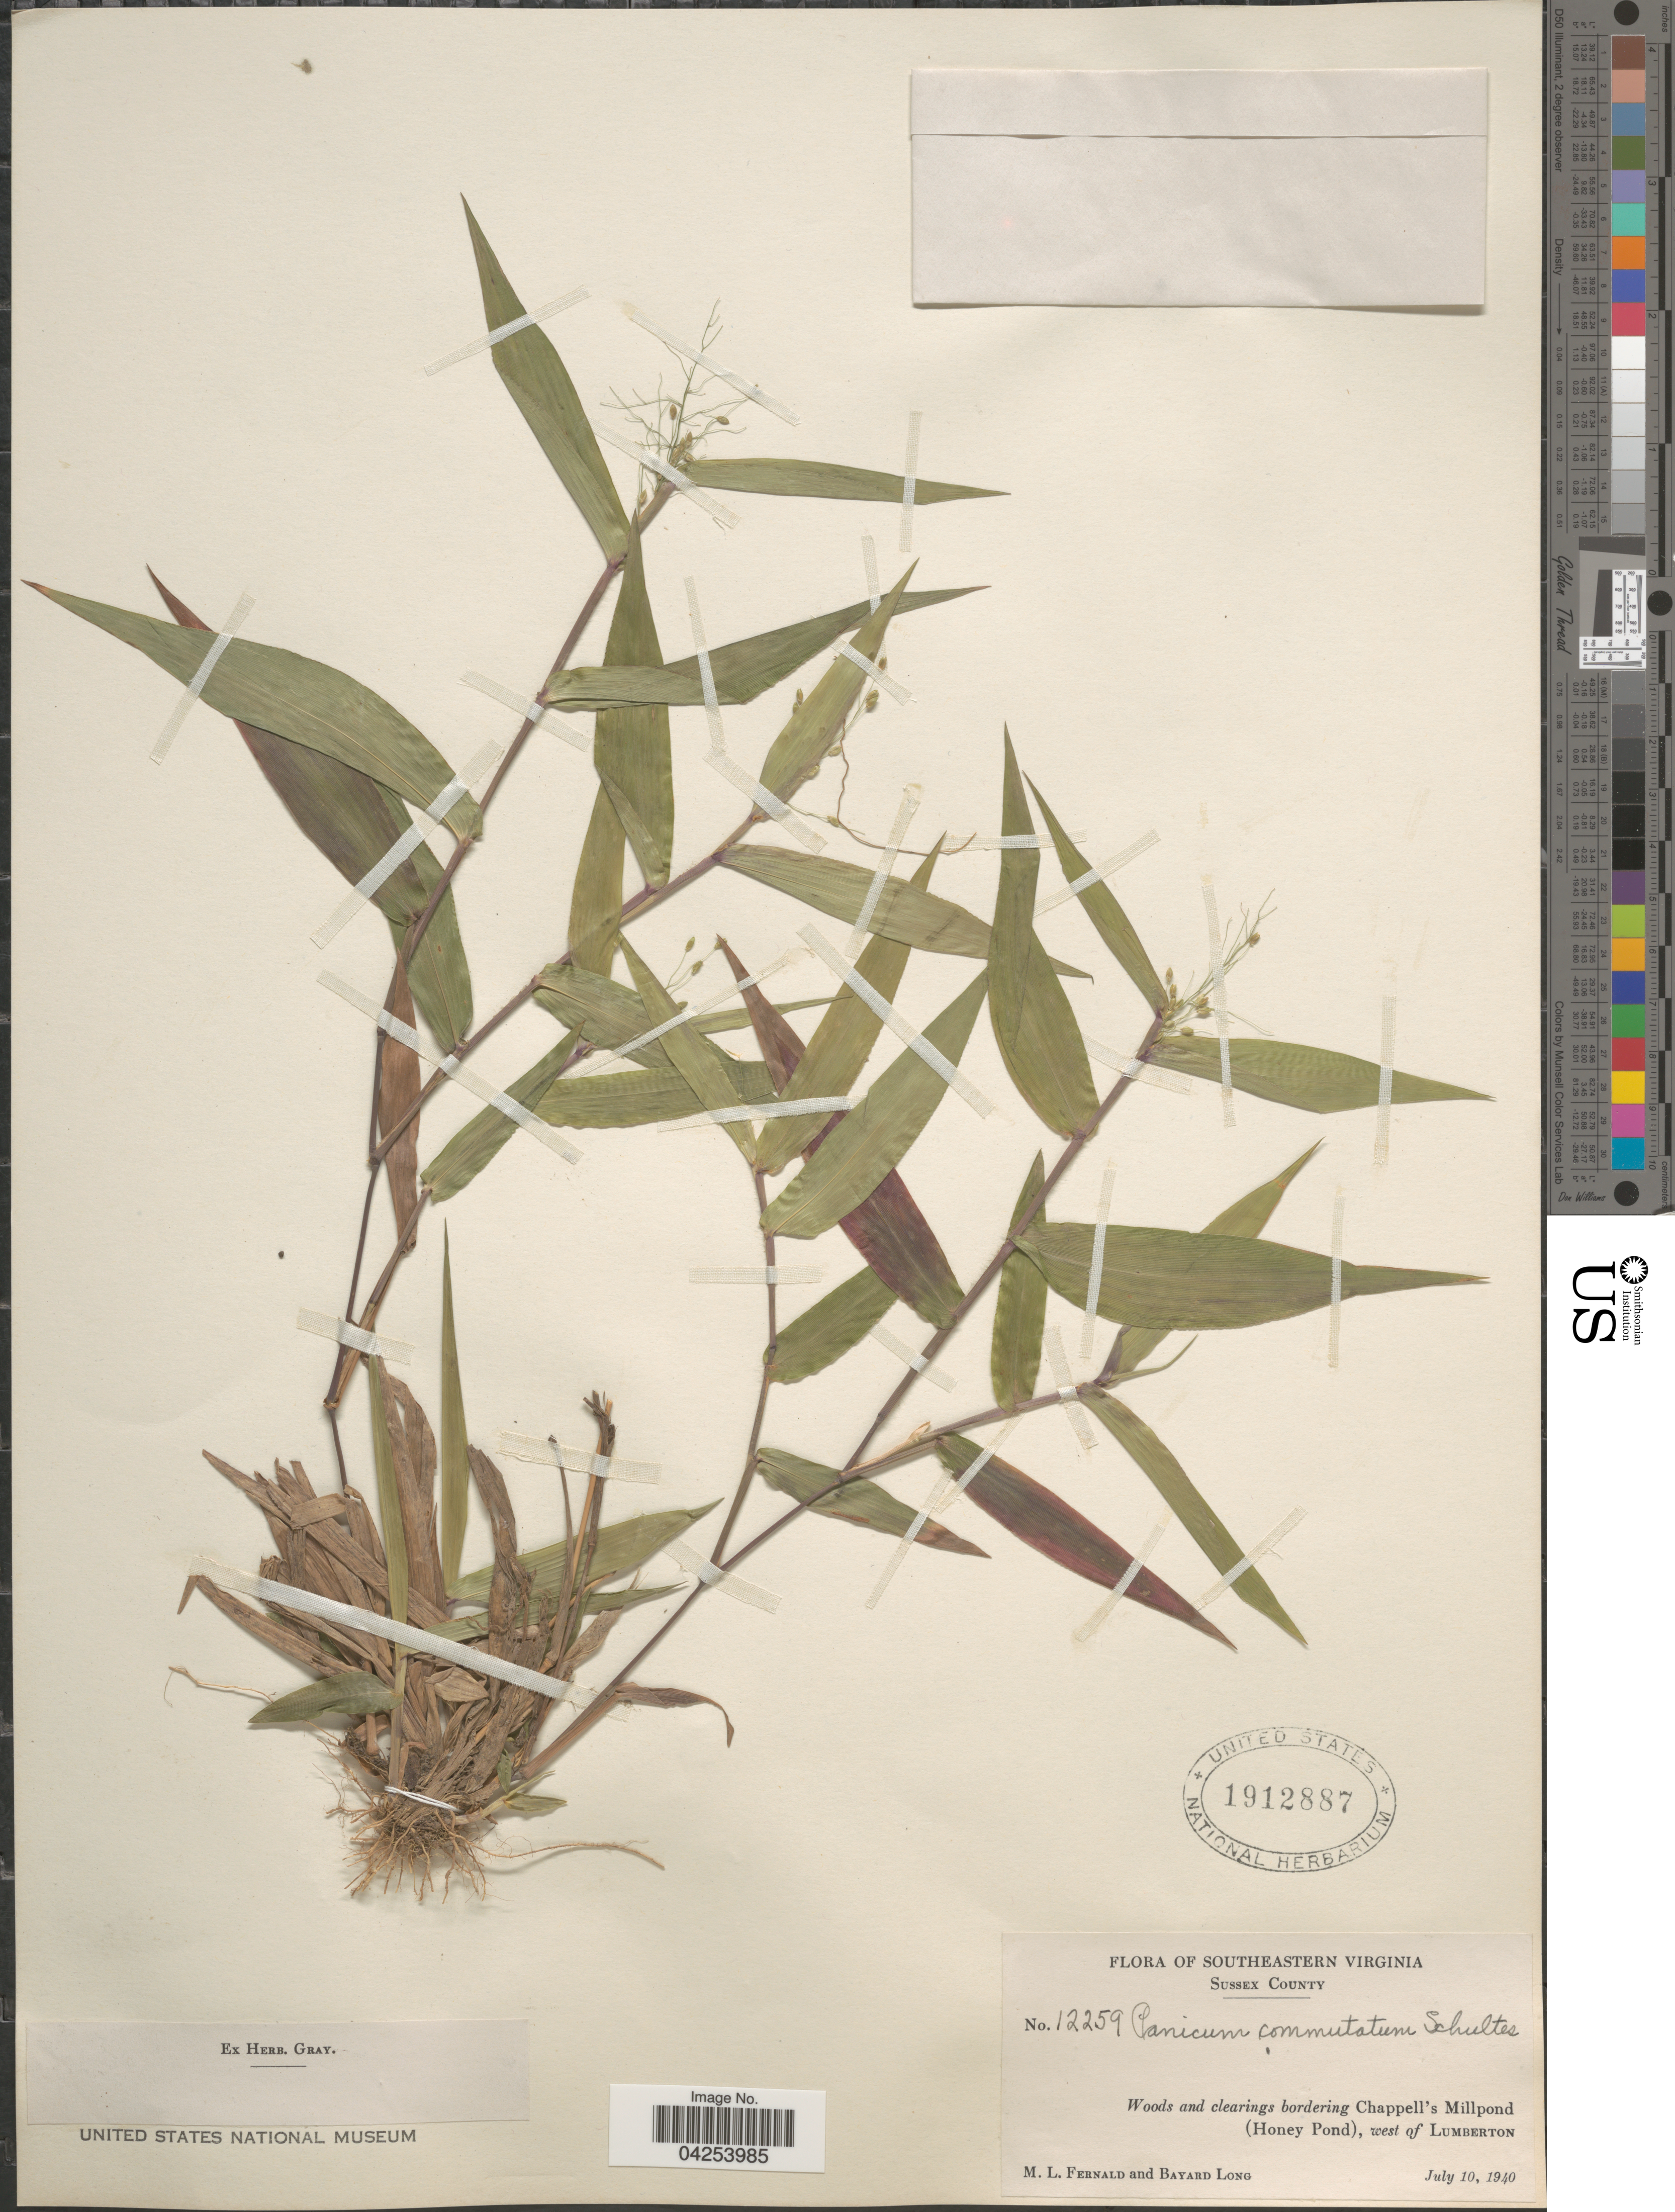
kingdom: Plantae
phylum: Tracheophyta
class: Liliopsida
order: Poales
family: Poaceae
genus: Dichanthelium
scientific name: Dichanthelium commutatum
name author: (Schult.) Gould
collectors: M. L. Fernald & B. Long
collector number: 12259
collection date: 1940-07-10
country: United States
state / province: Virginia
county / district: Sussex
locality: Southeastern Virginia. Sussex County. Woods and clearings bordering Chappell's Millpond (Honey Pond), west of Lumberton.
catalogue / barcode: US 1912887